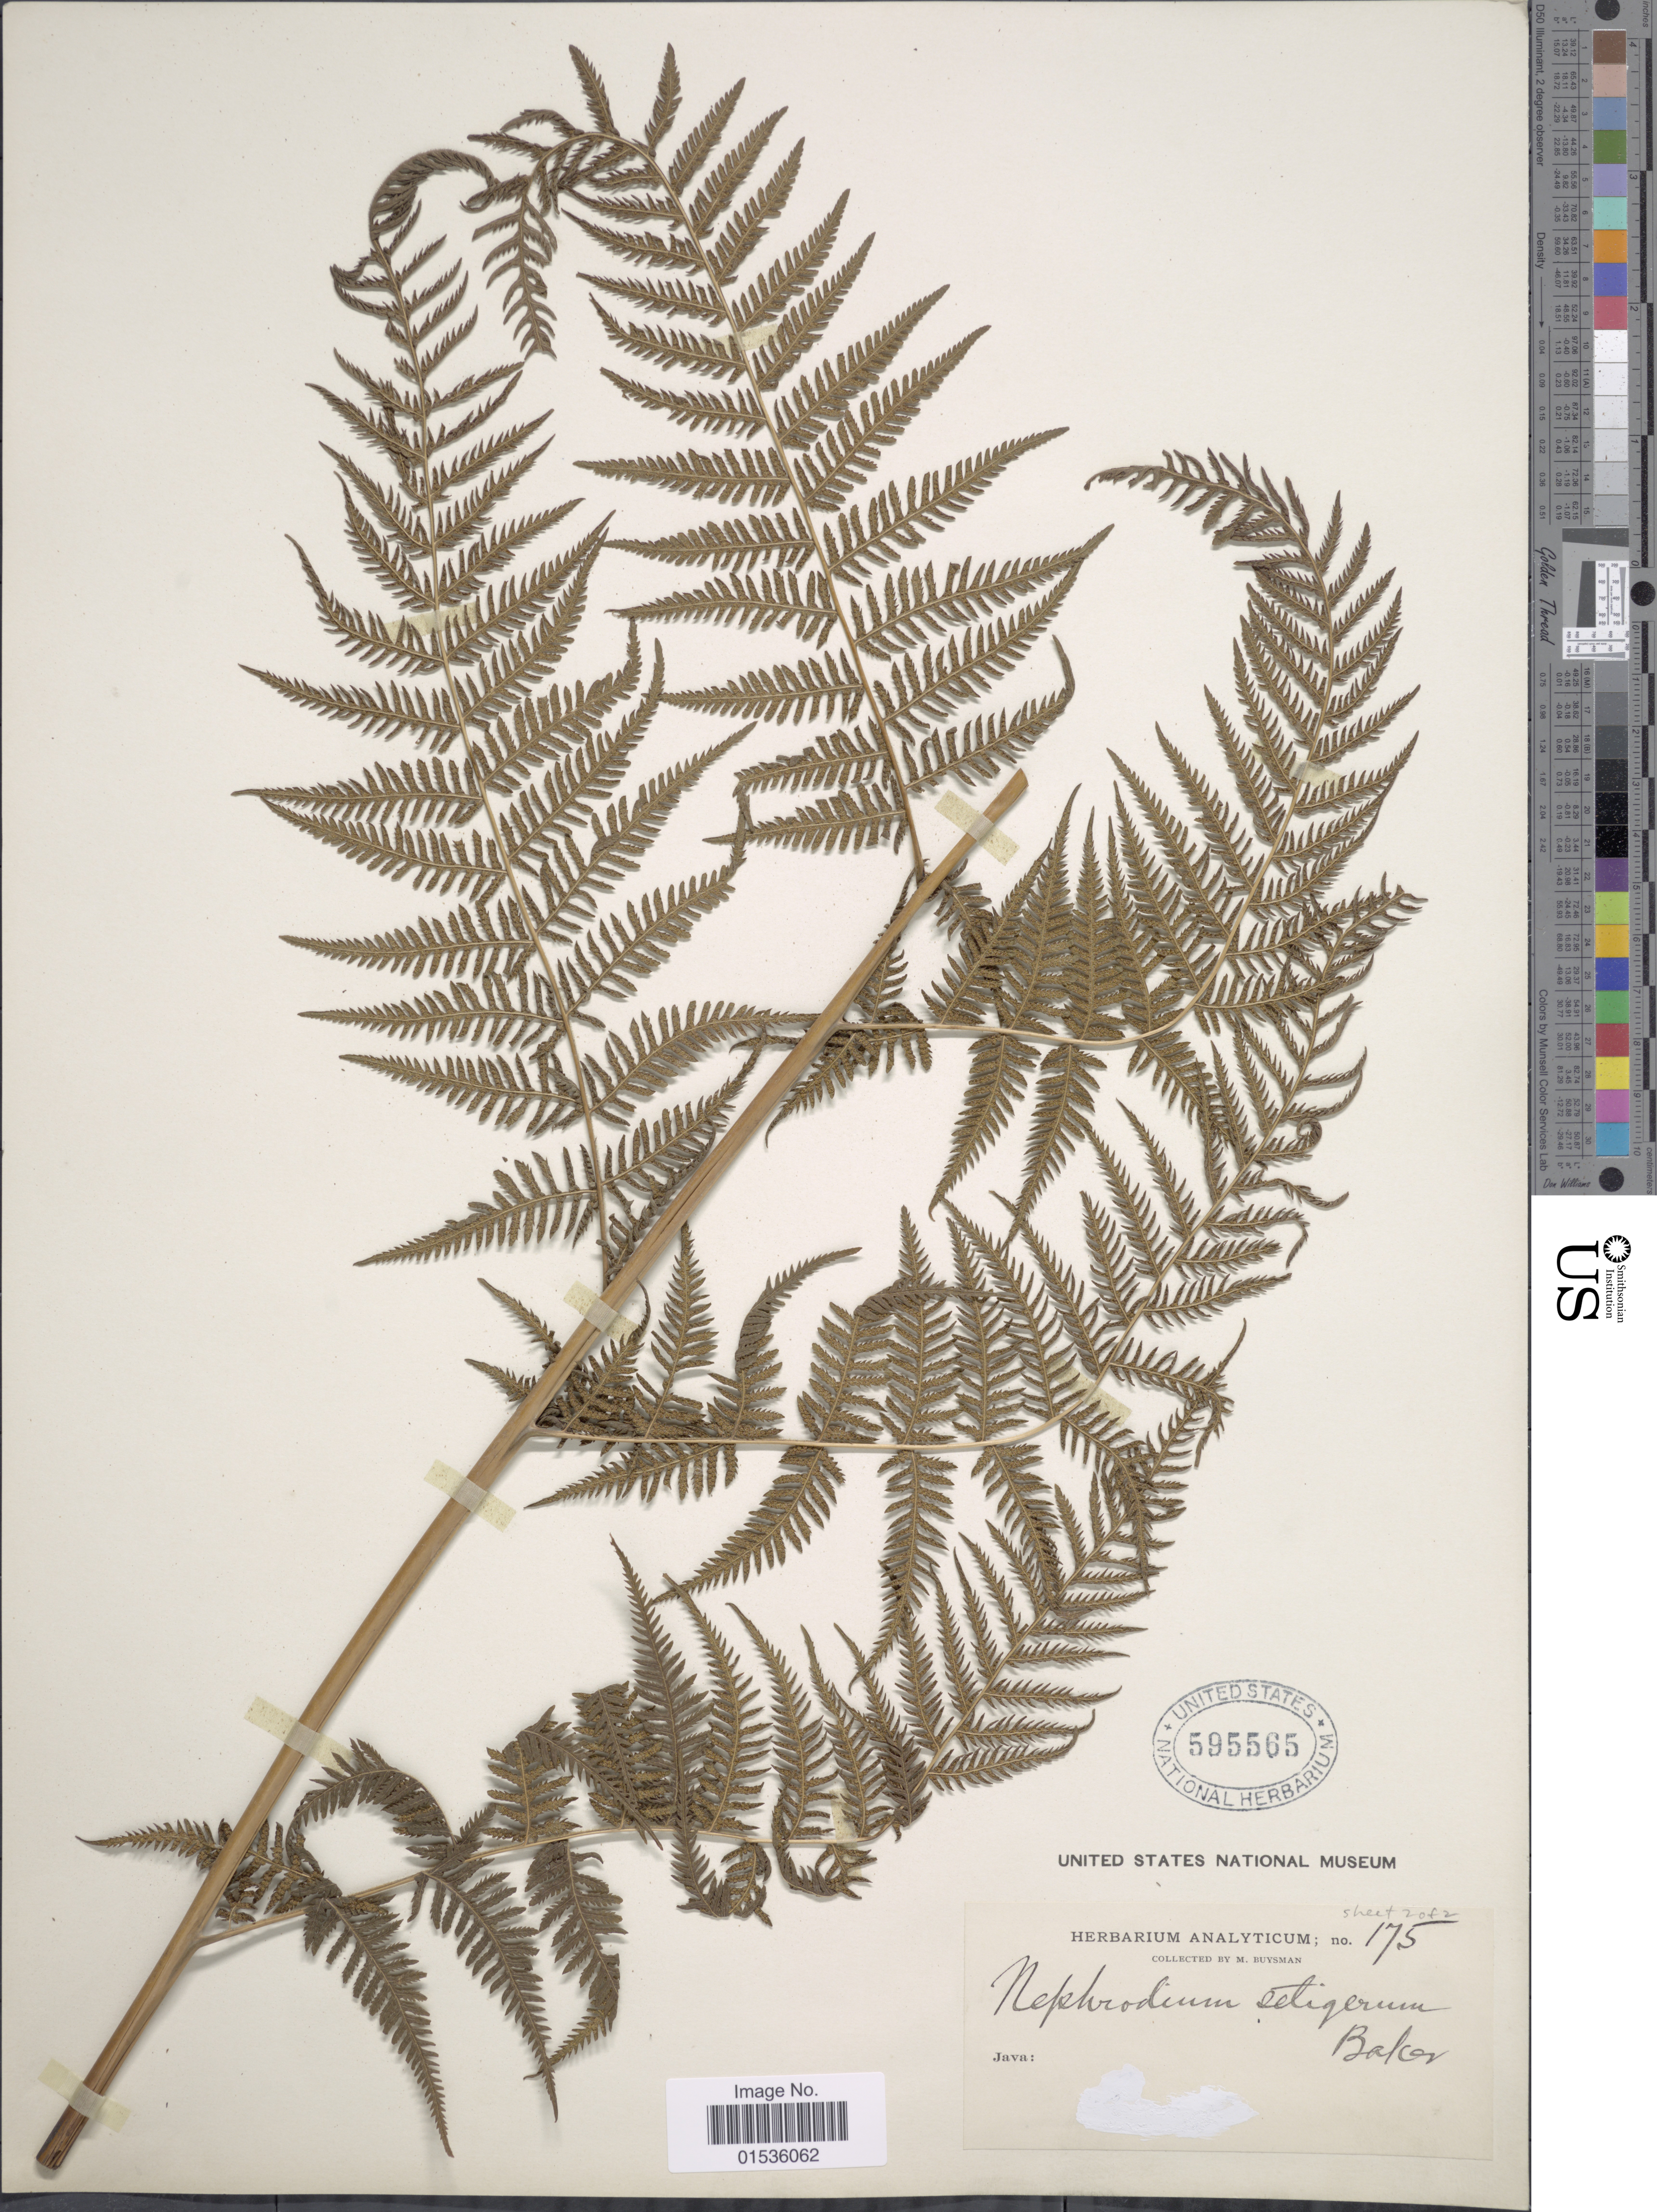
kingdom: Plantae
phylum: Tracheophyta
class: Polypodiopsida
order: Polypodiales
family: Thelypteridaceae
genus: Macrothelypteris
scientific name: Macrothelypteris torresiana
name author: (Gaudich.) Ching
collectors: M. Buysman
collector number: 175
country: Indonesia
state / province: Java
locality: Java.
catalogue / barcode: US 595565